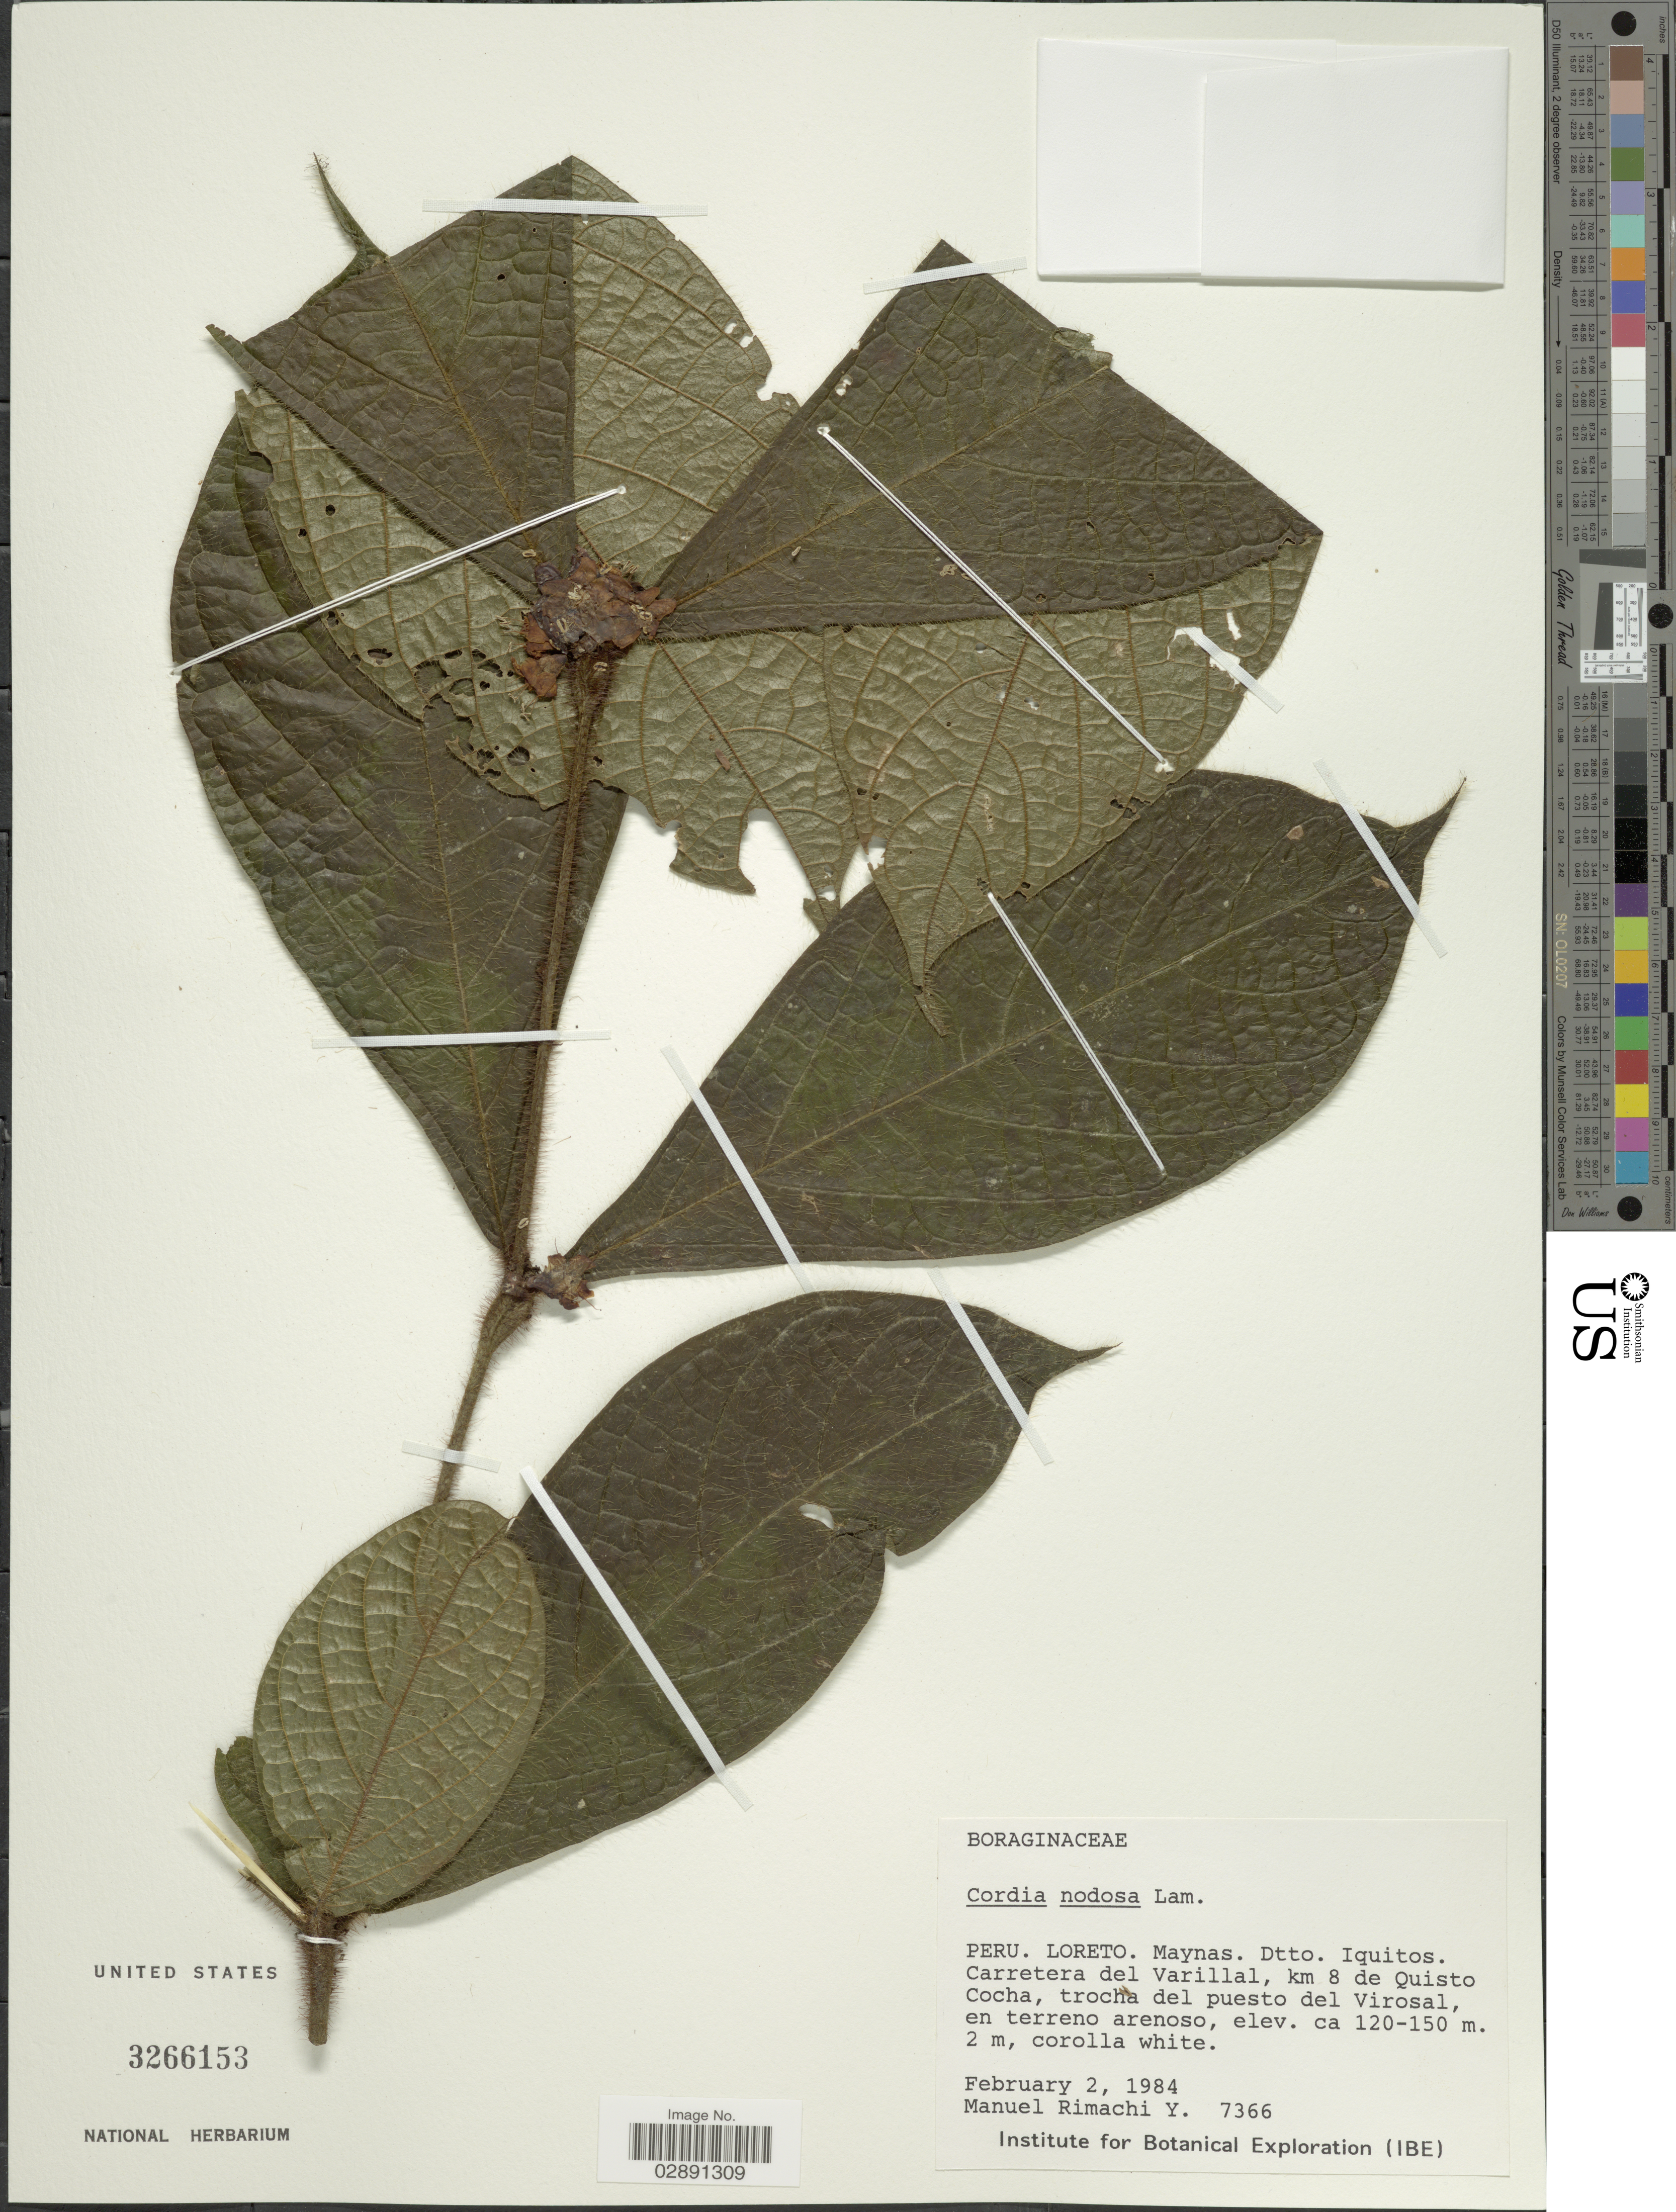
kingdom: Plantae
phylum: Tracheophyta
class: Magnoliopsida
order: Boraginales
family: Cordiaceae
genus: Cordia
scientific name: Cordia nodosa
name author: Lam.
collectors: M. Rimachi Y.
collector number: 7366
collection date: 1984-02-02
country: Peru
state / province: Loreto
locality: Maynas. Dtto. Iquitos. Carretera del Varillal, km 8 de Quisto Cocha, trocha del puesto del Virosal.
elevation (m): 120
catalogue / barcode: US 3266153